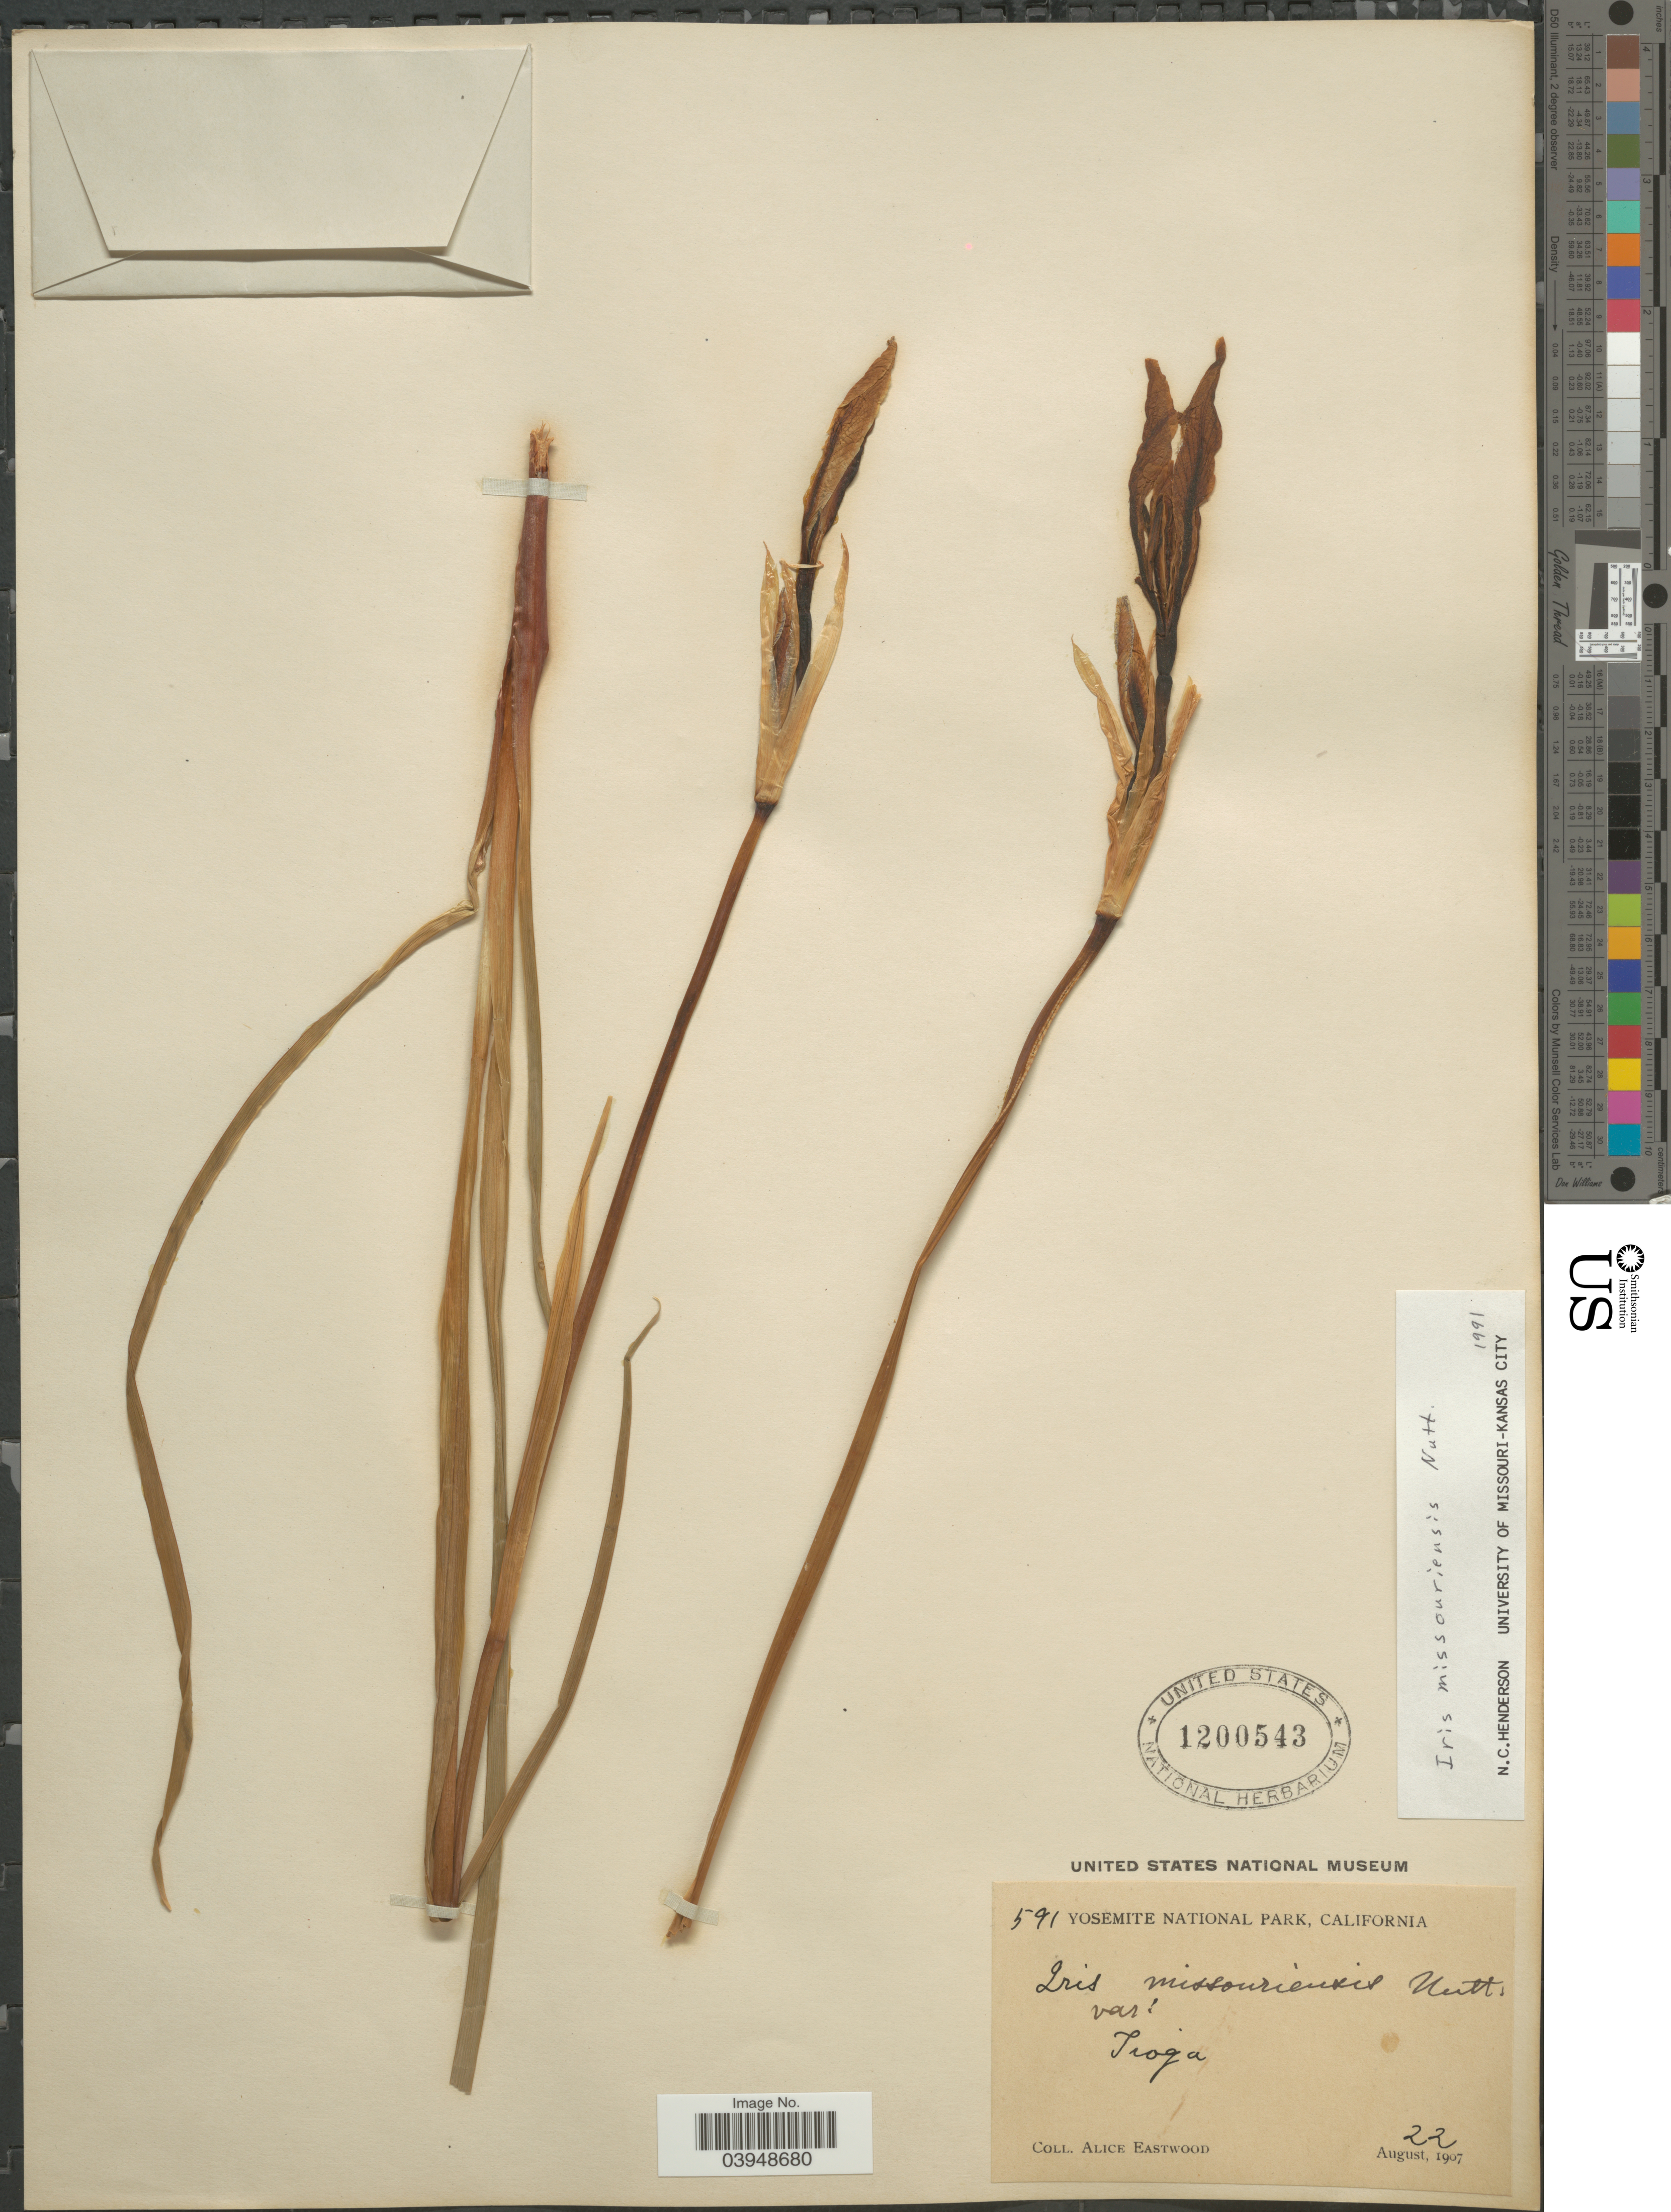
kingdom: Plantae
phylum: Tracheophyta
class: Liliopsida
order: Asparagales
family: Iridaceae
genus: Iris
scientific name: Iris missouriensis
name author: Nutt.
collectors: A. Eastwood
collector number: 591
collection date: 1907-08-22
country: United States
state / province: California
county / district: Mariposa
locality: Yosemite National Park. Tioga.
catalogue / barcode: US 1200543